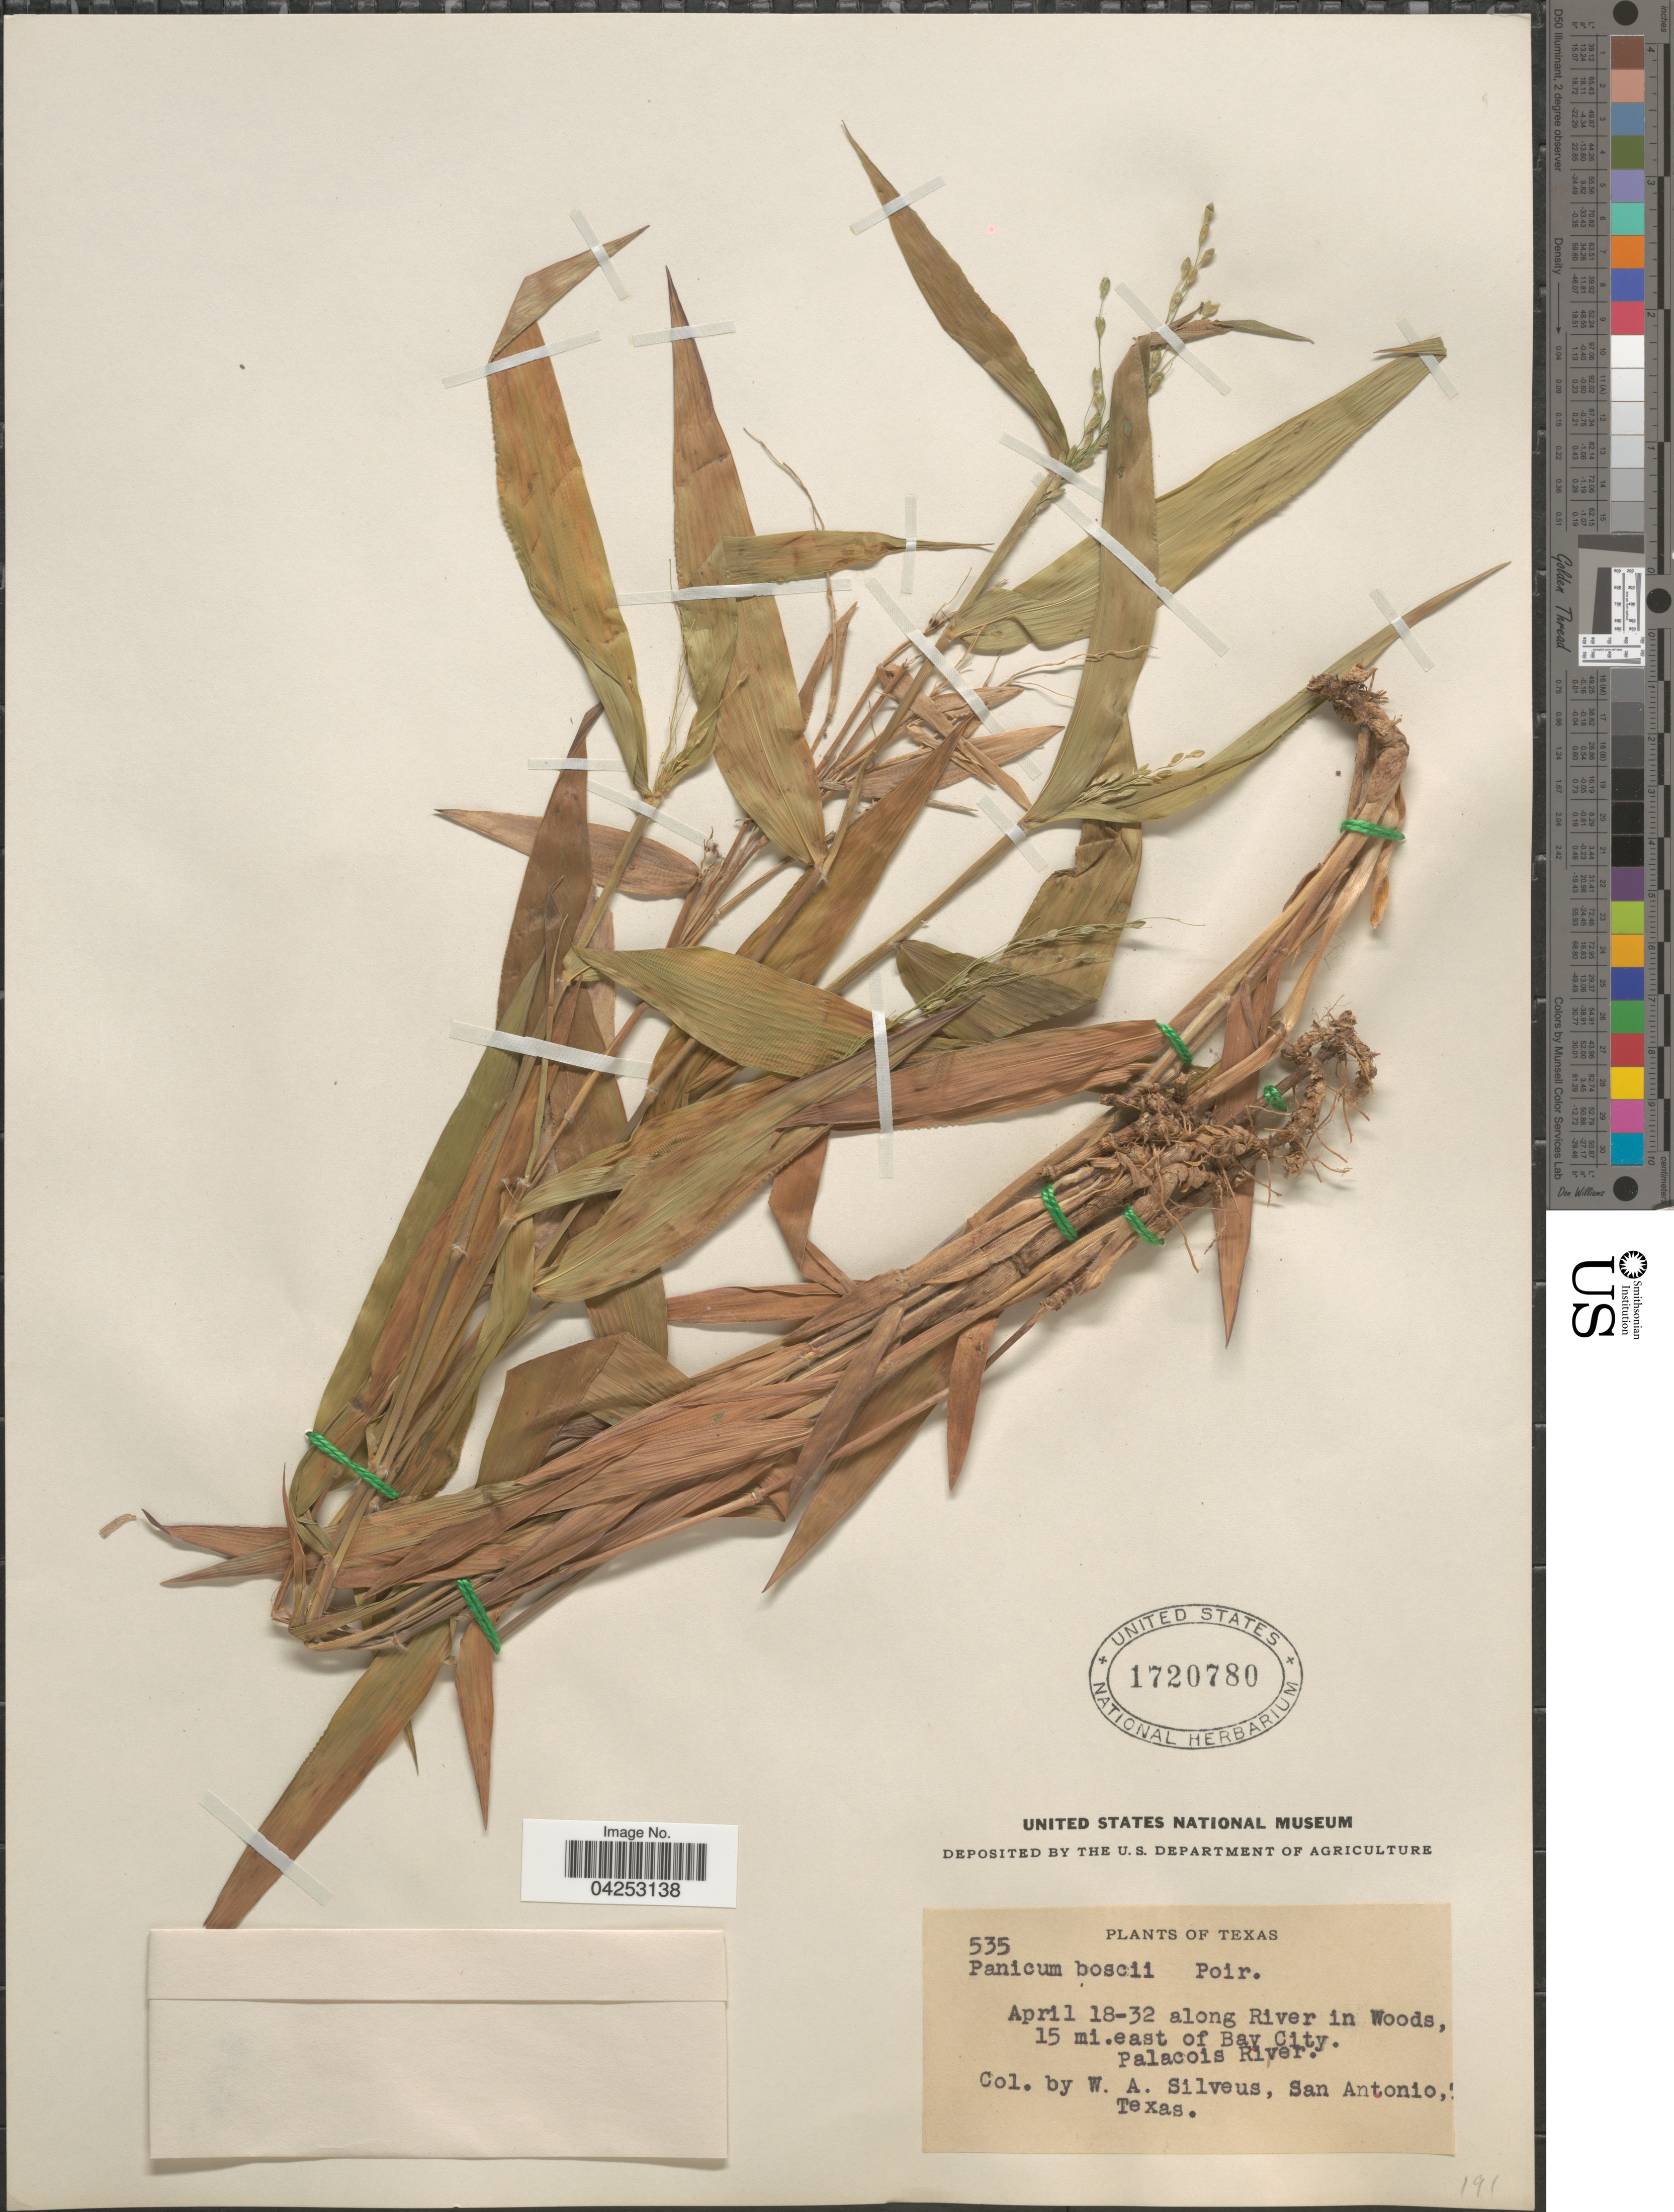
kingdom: Plantae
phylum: Tracheophyta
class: Liliopsida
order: Poales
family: Poaceae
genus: Dichanthelium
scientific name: Dichanthelium boscii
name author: (Poir.) Gould & C.A. Clark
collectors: W. Silveus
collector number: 535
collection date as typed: Transcribed d/m/y: 18/4/32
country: United States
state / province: Texas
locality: Along River in Woods, 15 mi. east of Bay City. Palacois River.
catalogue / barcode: US 1720780